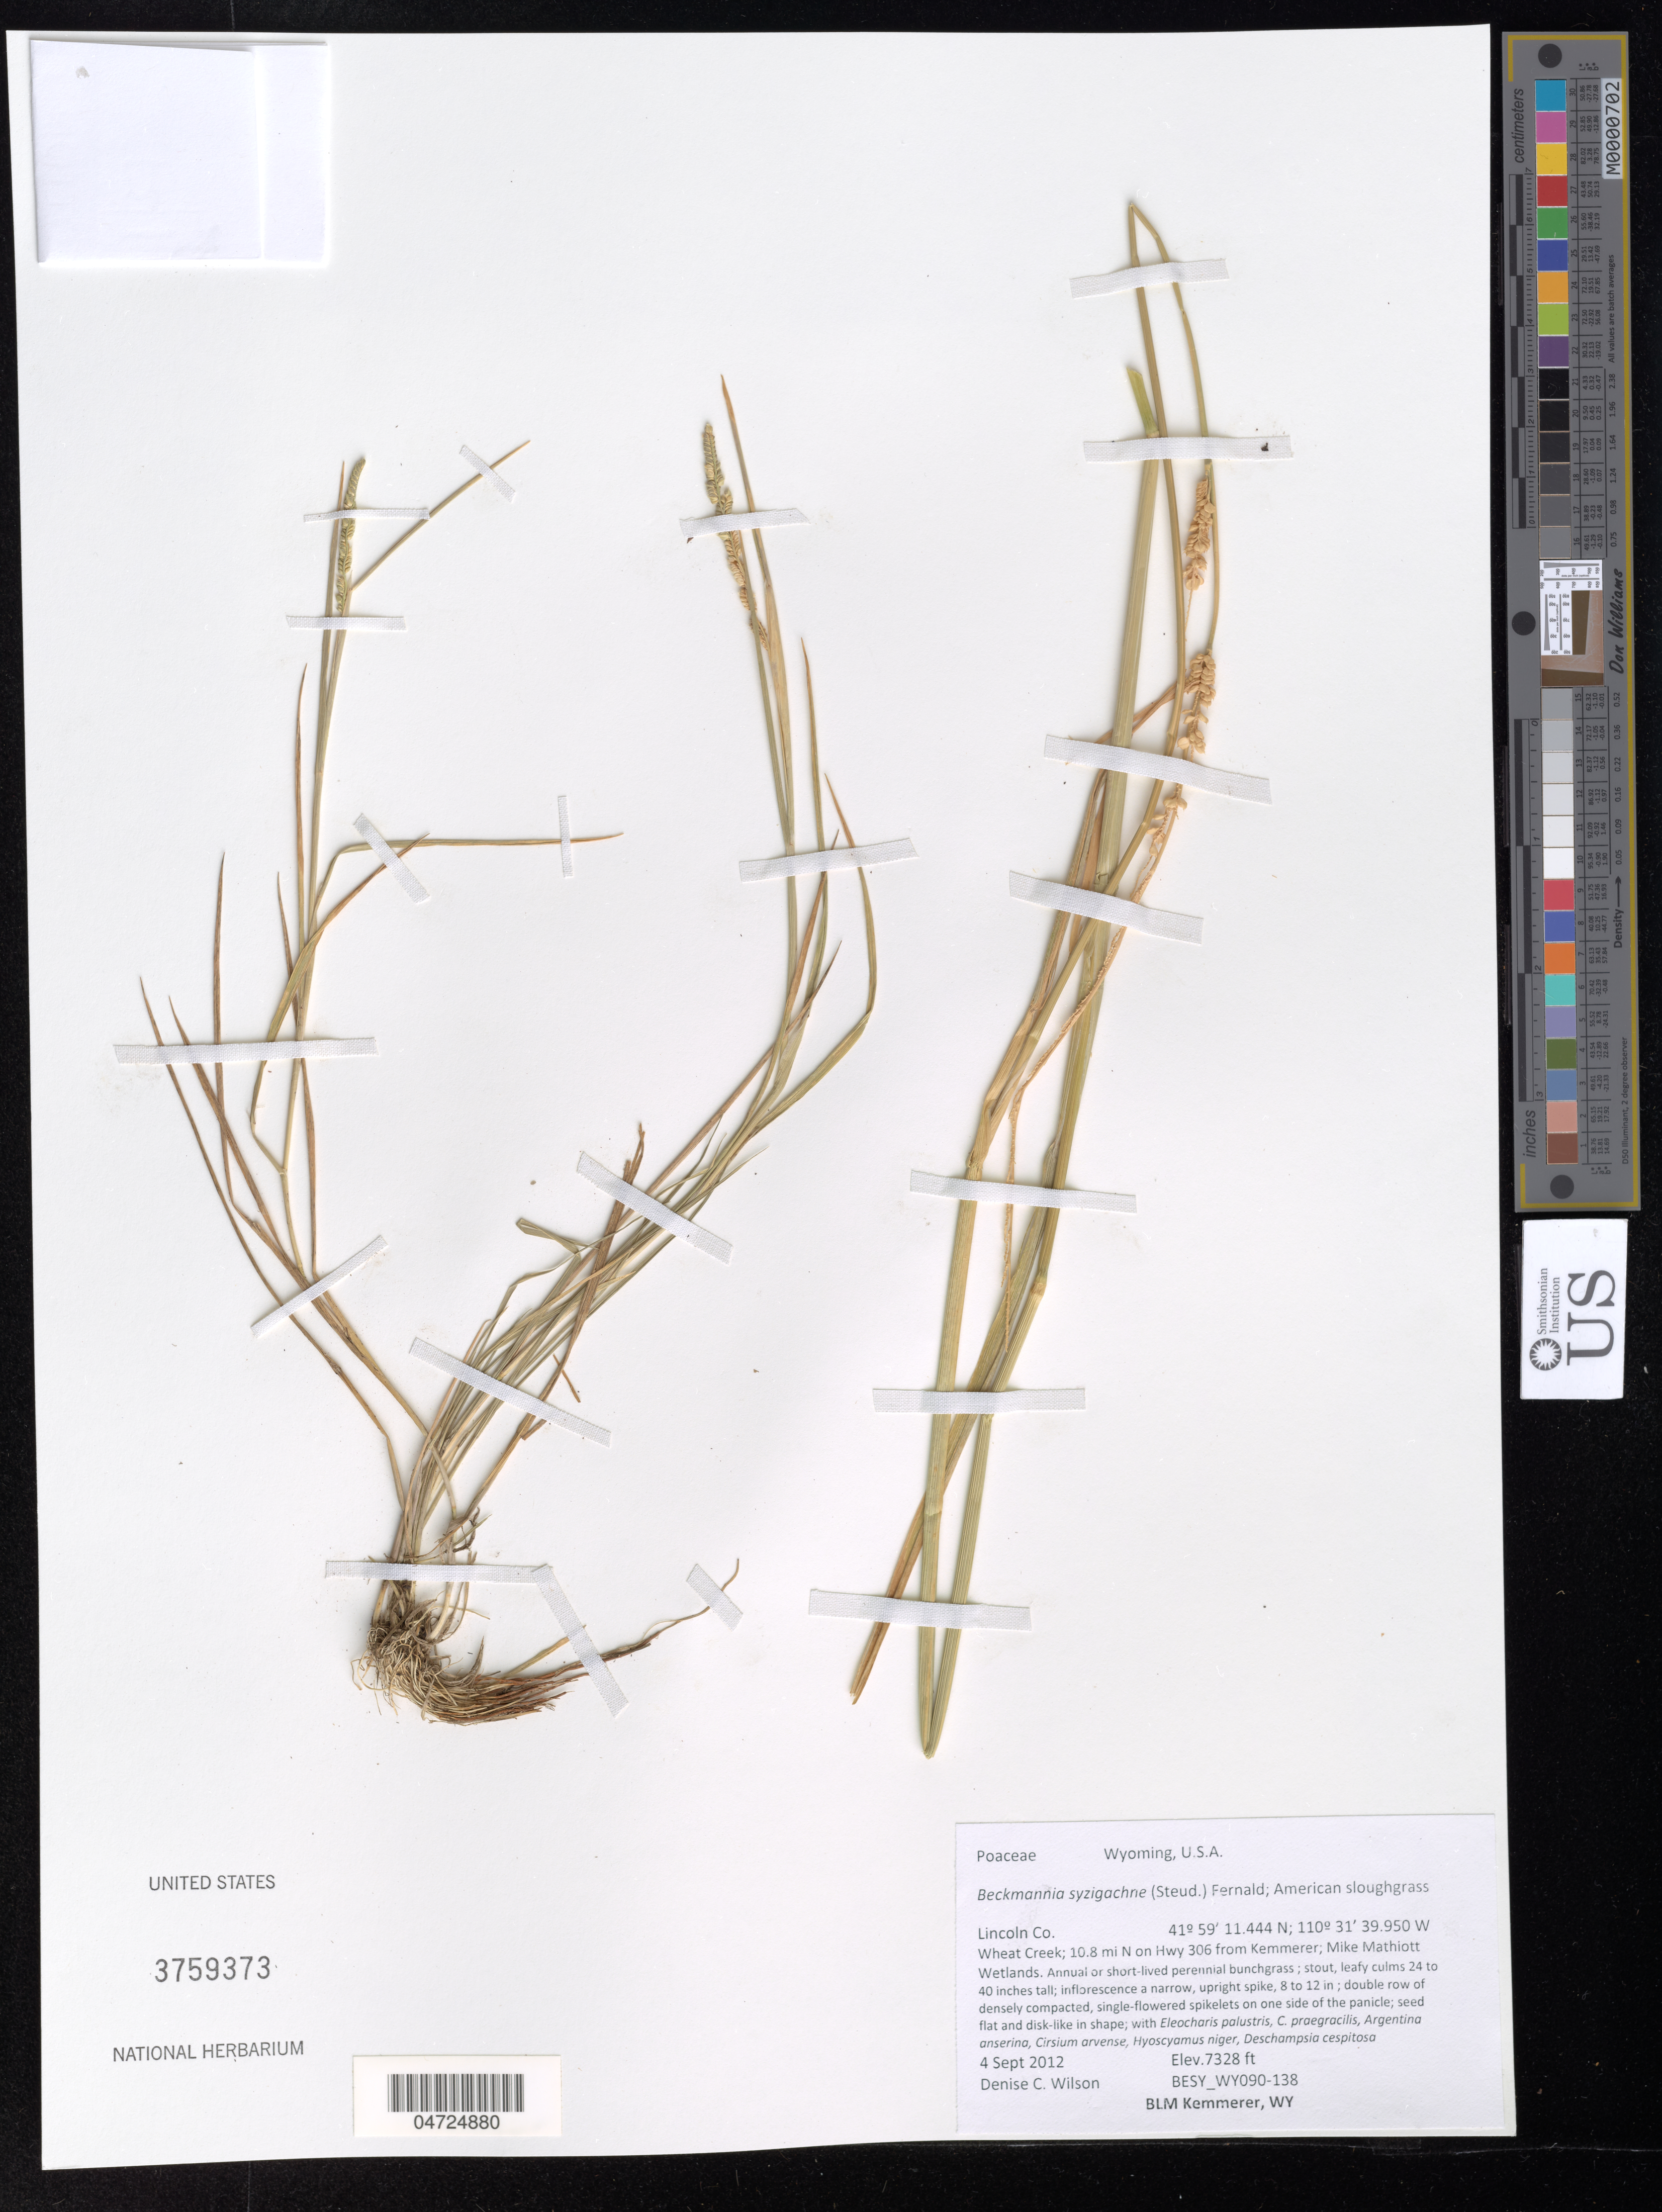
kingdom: Plantae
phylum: Tracheophyta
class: Liliopsida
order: Poales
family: Poaceae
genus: Beckmannia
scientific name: Beckmannia syzigachne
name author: (Steud.) Fernald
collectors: D. Wilson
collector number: BESY_WY090-138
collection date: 2012-09-04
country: United States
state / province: Wyoming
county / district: Lincoln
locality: Lincoln Co. Wheat Creek; 10.8 mi N on Hwy 306 from Kemmerer; Mike Mathiott Wetlands.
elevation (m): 2234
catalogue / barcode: US 3759373